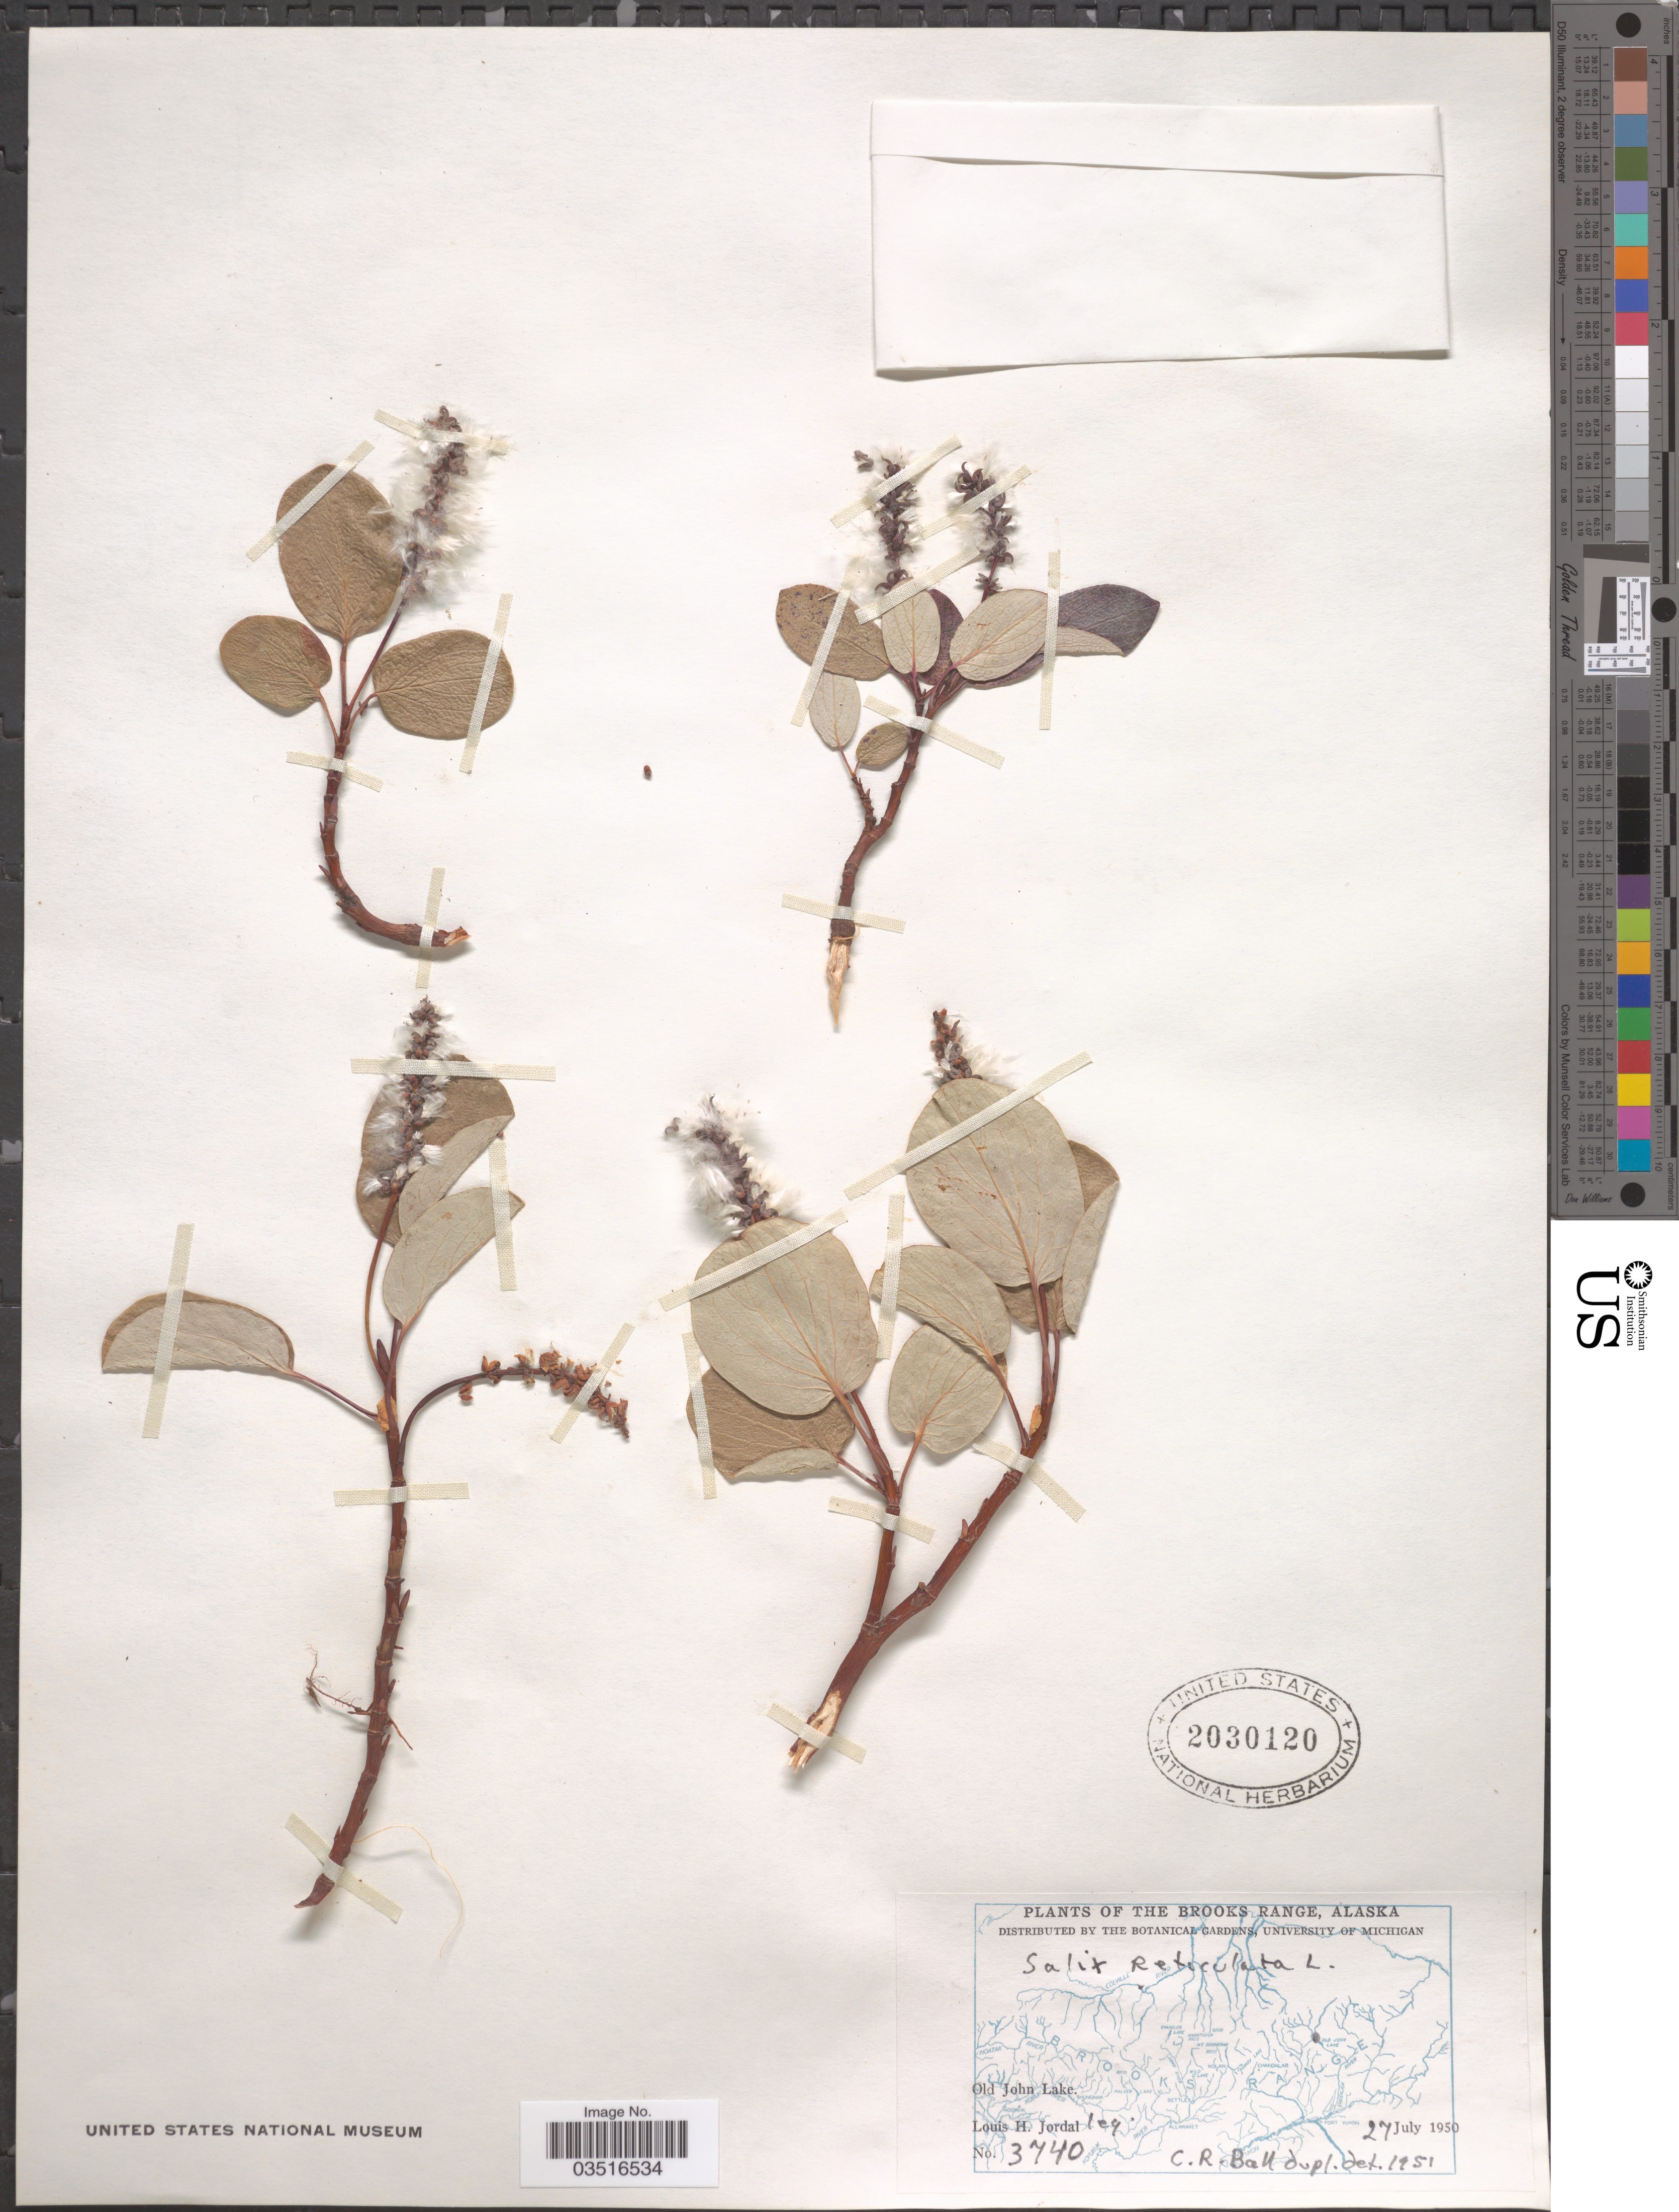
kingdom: Plantae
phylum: Tracheophyta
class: Magnoliopsida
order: Malpighiales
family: Salicaceae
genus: Salix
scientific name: Salix reticulata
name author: L.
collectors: L. Jordal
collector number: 3740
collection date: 1950-07-27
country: United States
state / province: Alaska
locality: The Brooks Range. Old John Lake.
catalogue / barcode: US 2030120